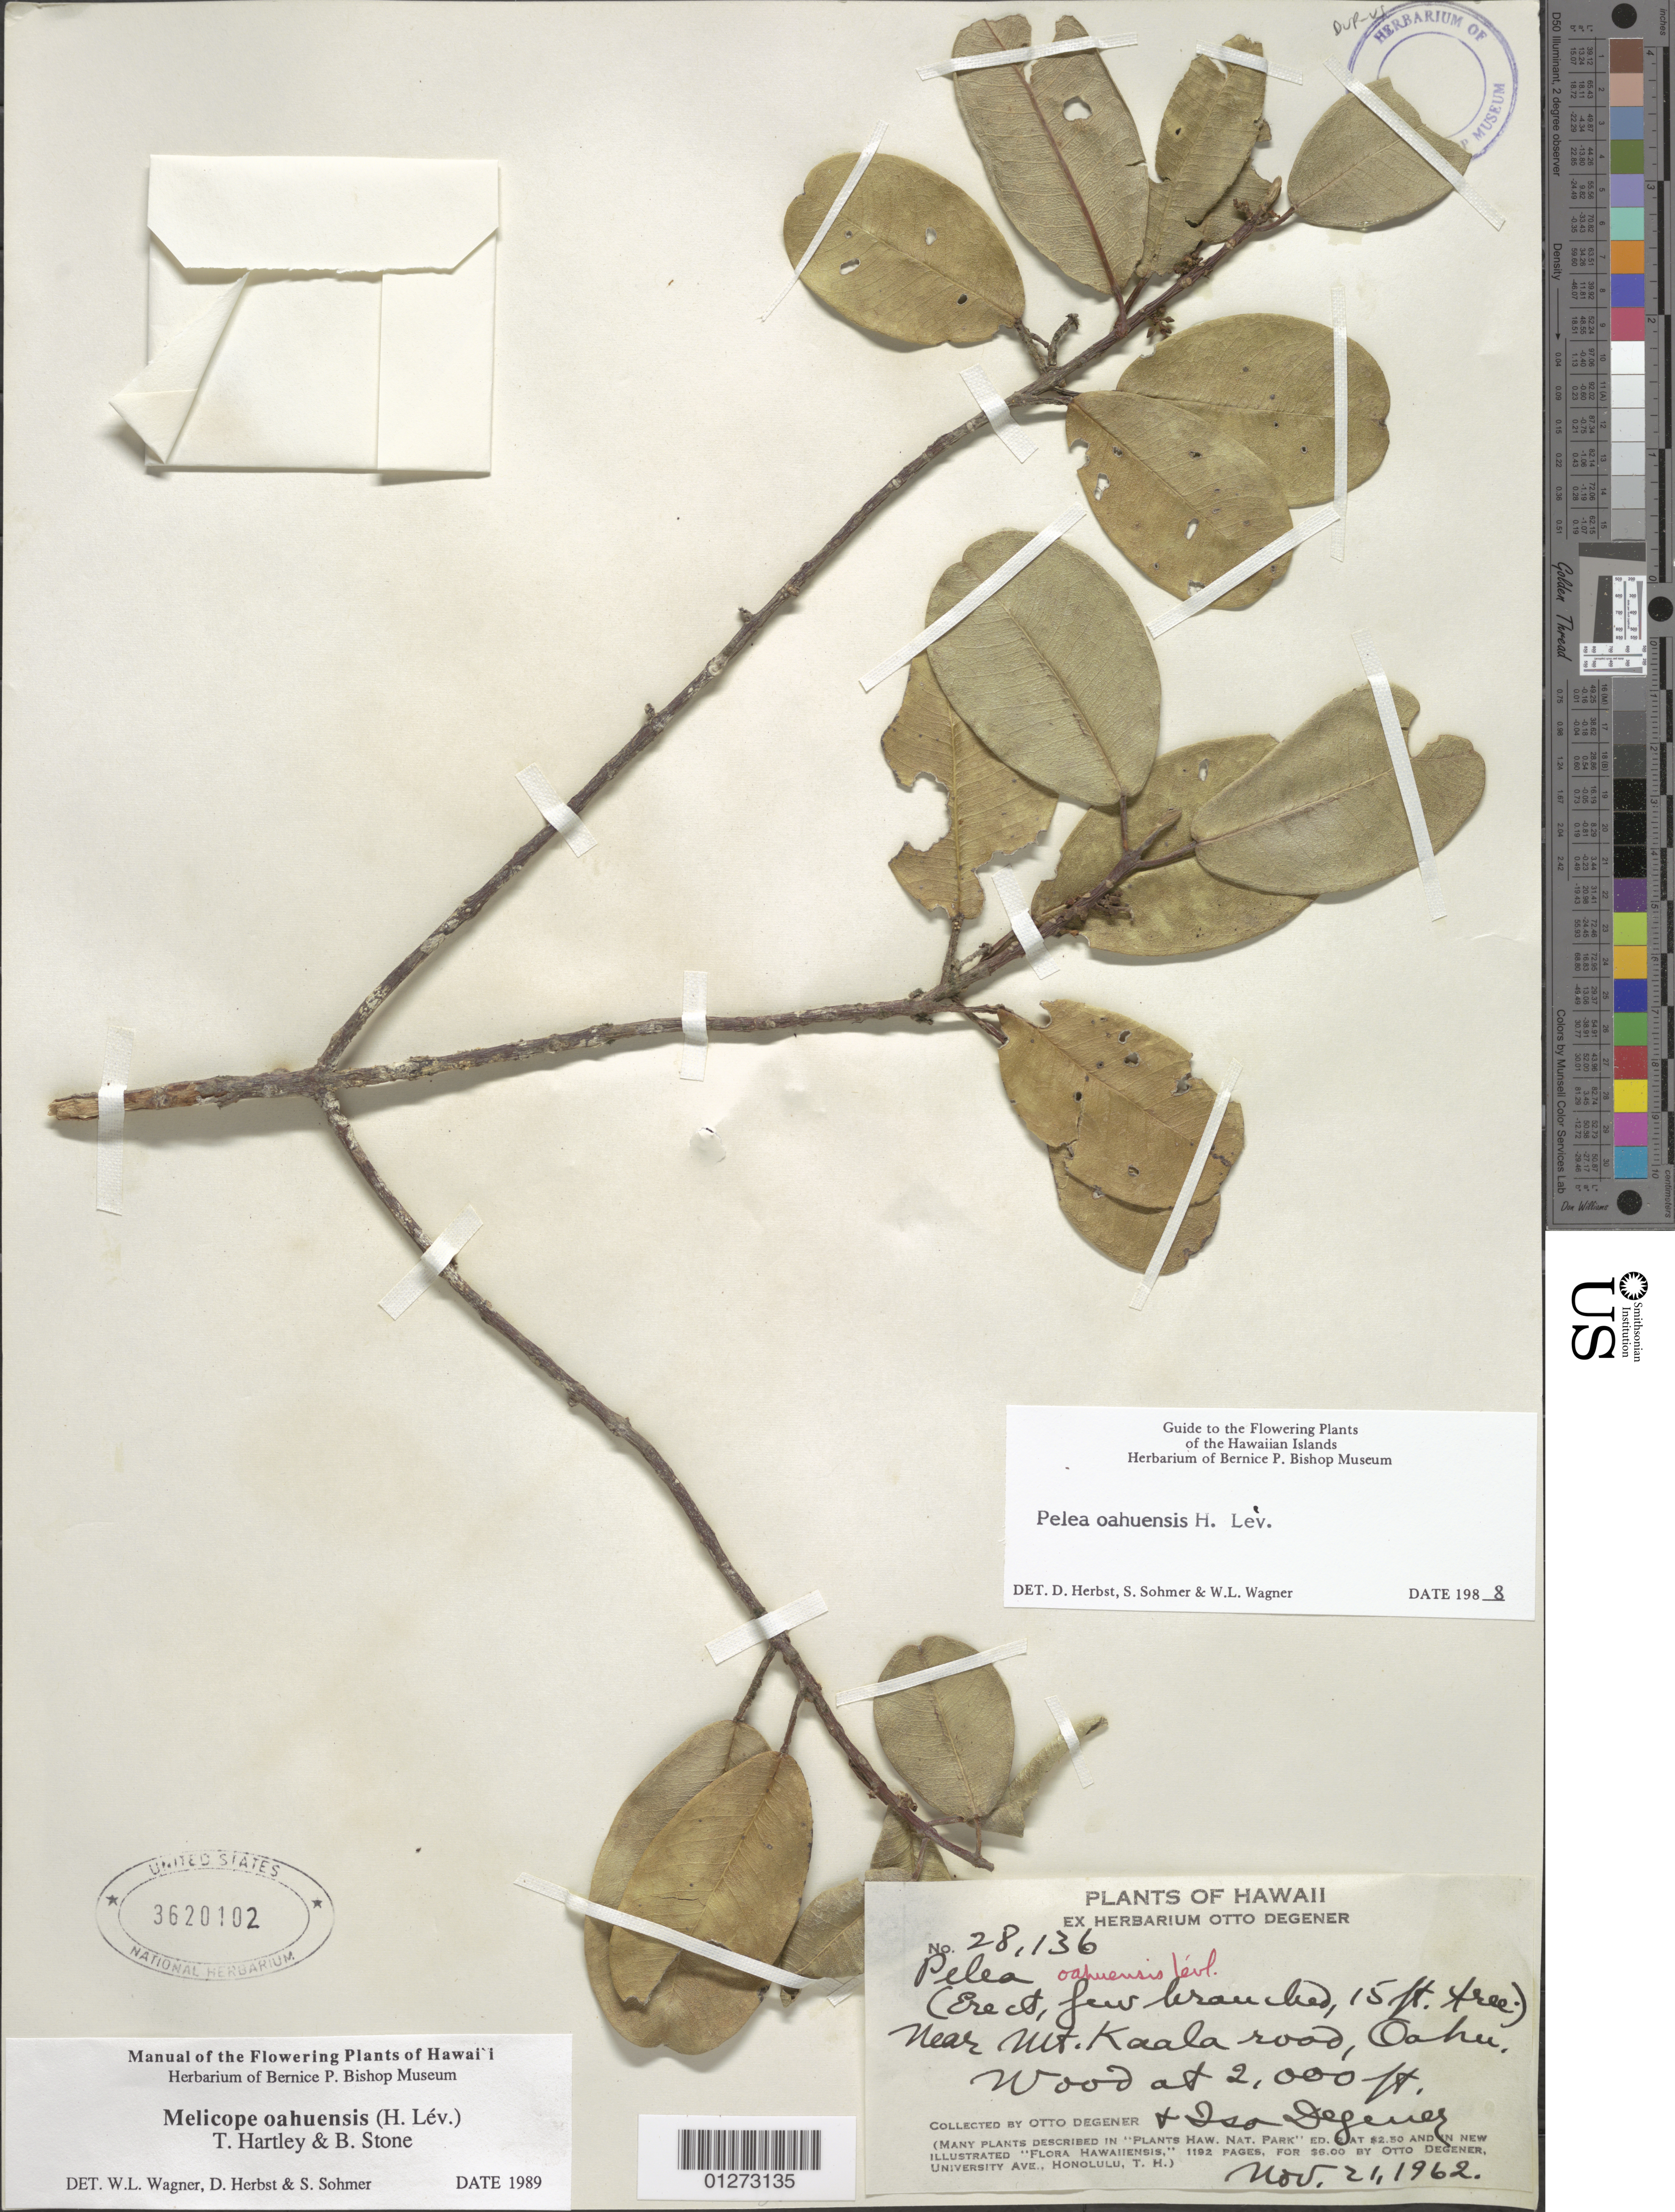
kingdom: Plantae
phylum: Tracheophyta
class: Magnoliopsida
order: Sapindales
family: Rutaceae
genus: Melicope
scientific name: Melicope oahuensis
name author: (H. Lév.) T.G. Hartley & B.C. Stone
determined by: Wagner, W. L.; Herbst, D. R.; Sohmer, S. H.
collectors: O. Degener & I. Degener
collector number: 28136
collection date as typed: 21 Nov 1962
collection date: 1962-11-21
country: United States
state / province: Hawaii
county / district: Honolulu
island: Oahu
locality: Near Mt. Kaala Road.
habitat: Wood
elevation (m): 610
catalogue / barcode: US 3620102